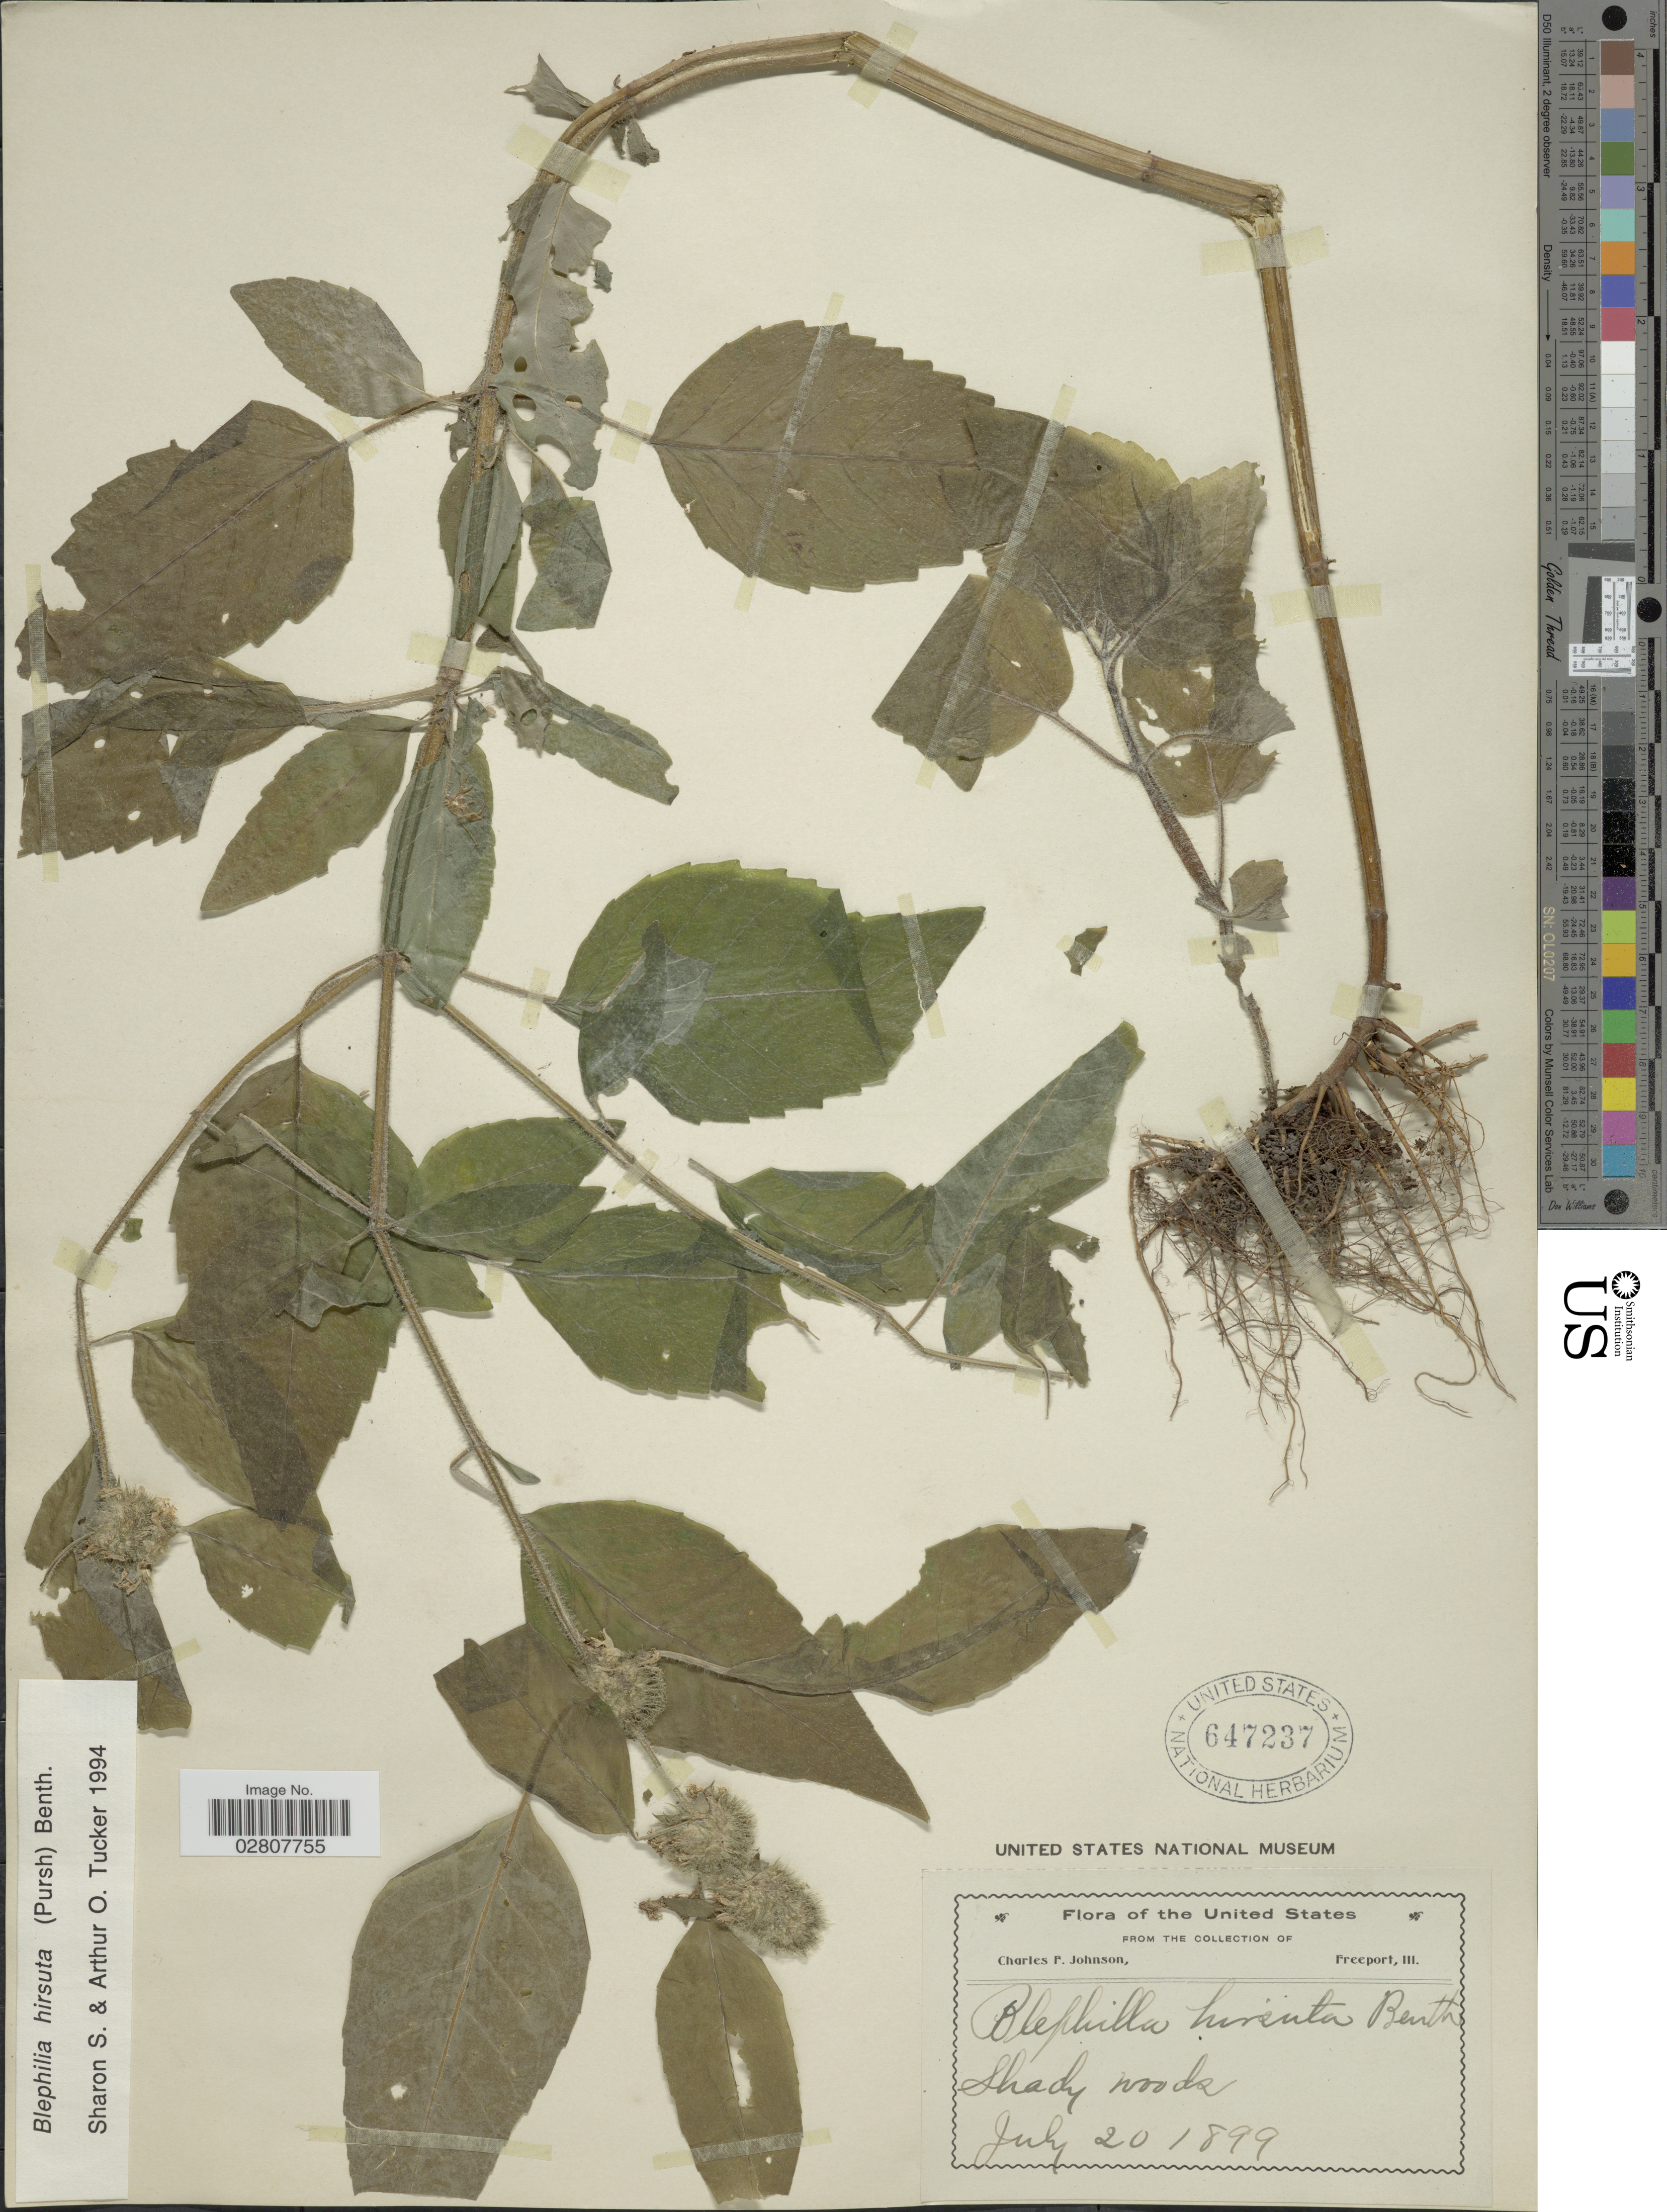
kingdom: Plantae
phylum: Tracheophyta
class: Magnoliopsida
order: Lamiales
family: Lamiaceae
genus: Blephilia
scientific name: Blephilia hirsuta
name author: (Pursh) Benth.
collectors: C. Johnson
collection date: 1899-07-20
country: United States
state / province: Illinois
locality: Freeport.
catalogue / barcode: US 647237